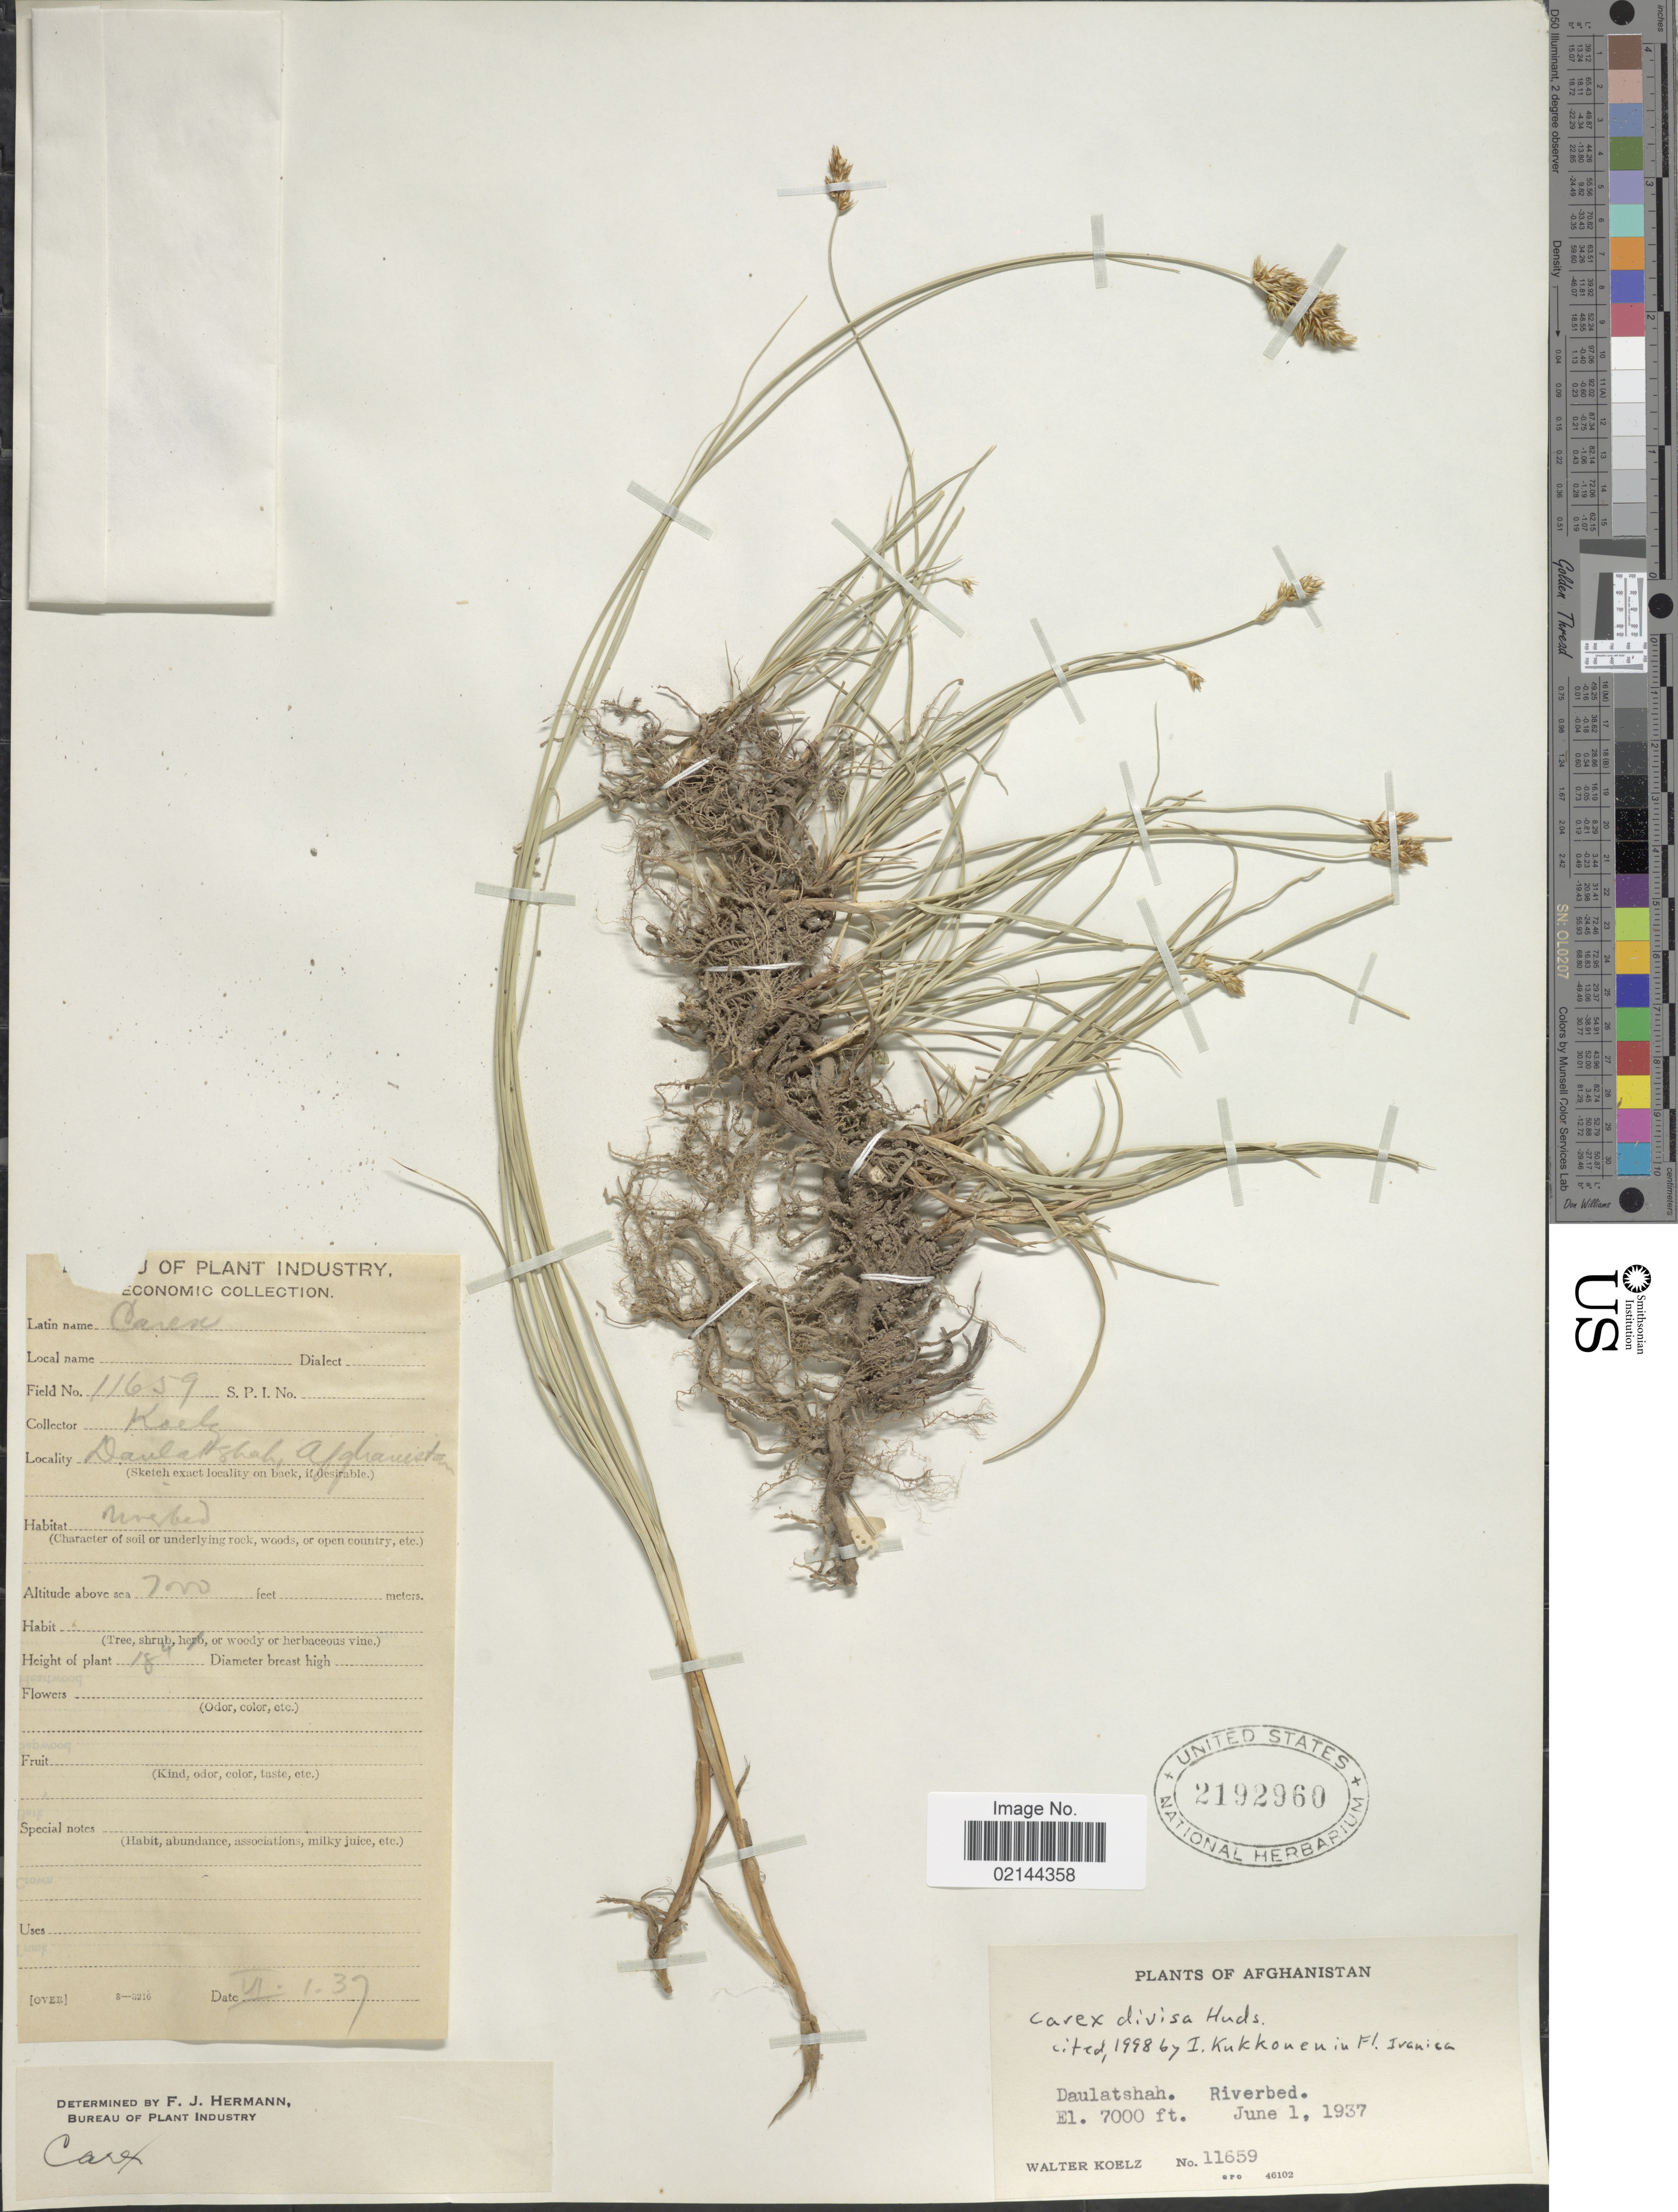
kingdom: Plantae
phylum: Tracheophyta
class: Liliopsida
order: Poales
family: Cyperaceae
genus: Carex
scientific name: Carex divisa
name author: Huds.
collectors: W. N. Koelz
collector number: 11659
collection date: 1937-06-01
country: Afghanistan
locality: Daulatshah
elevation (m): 2134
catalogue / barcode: US 2192960